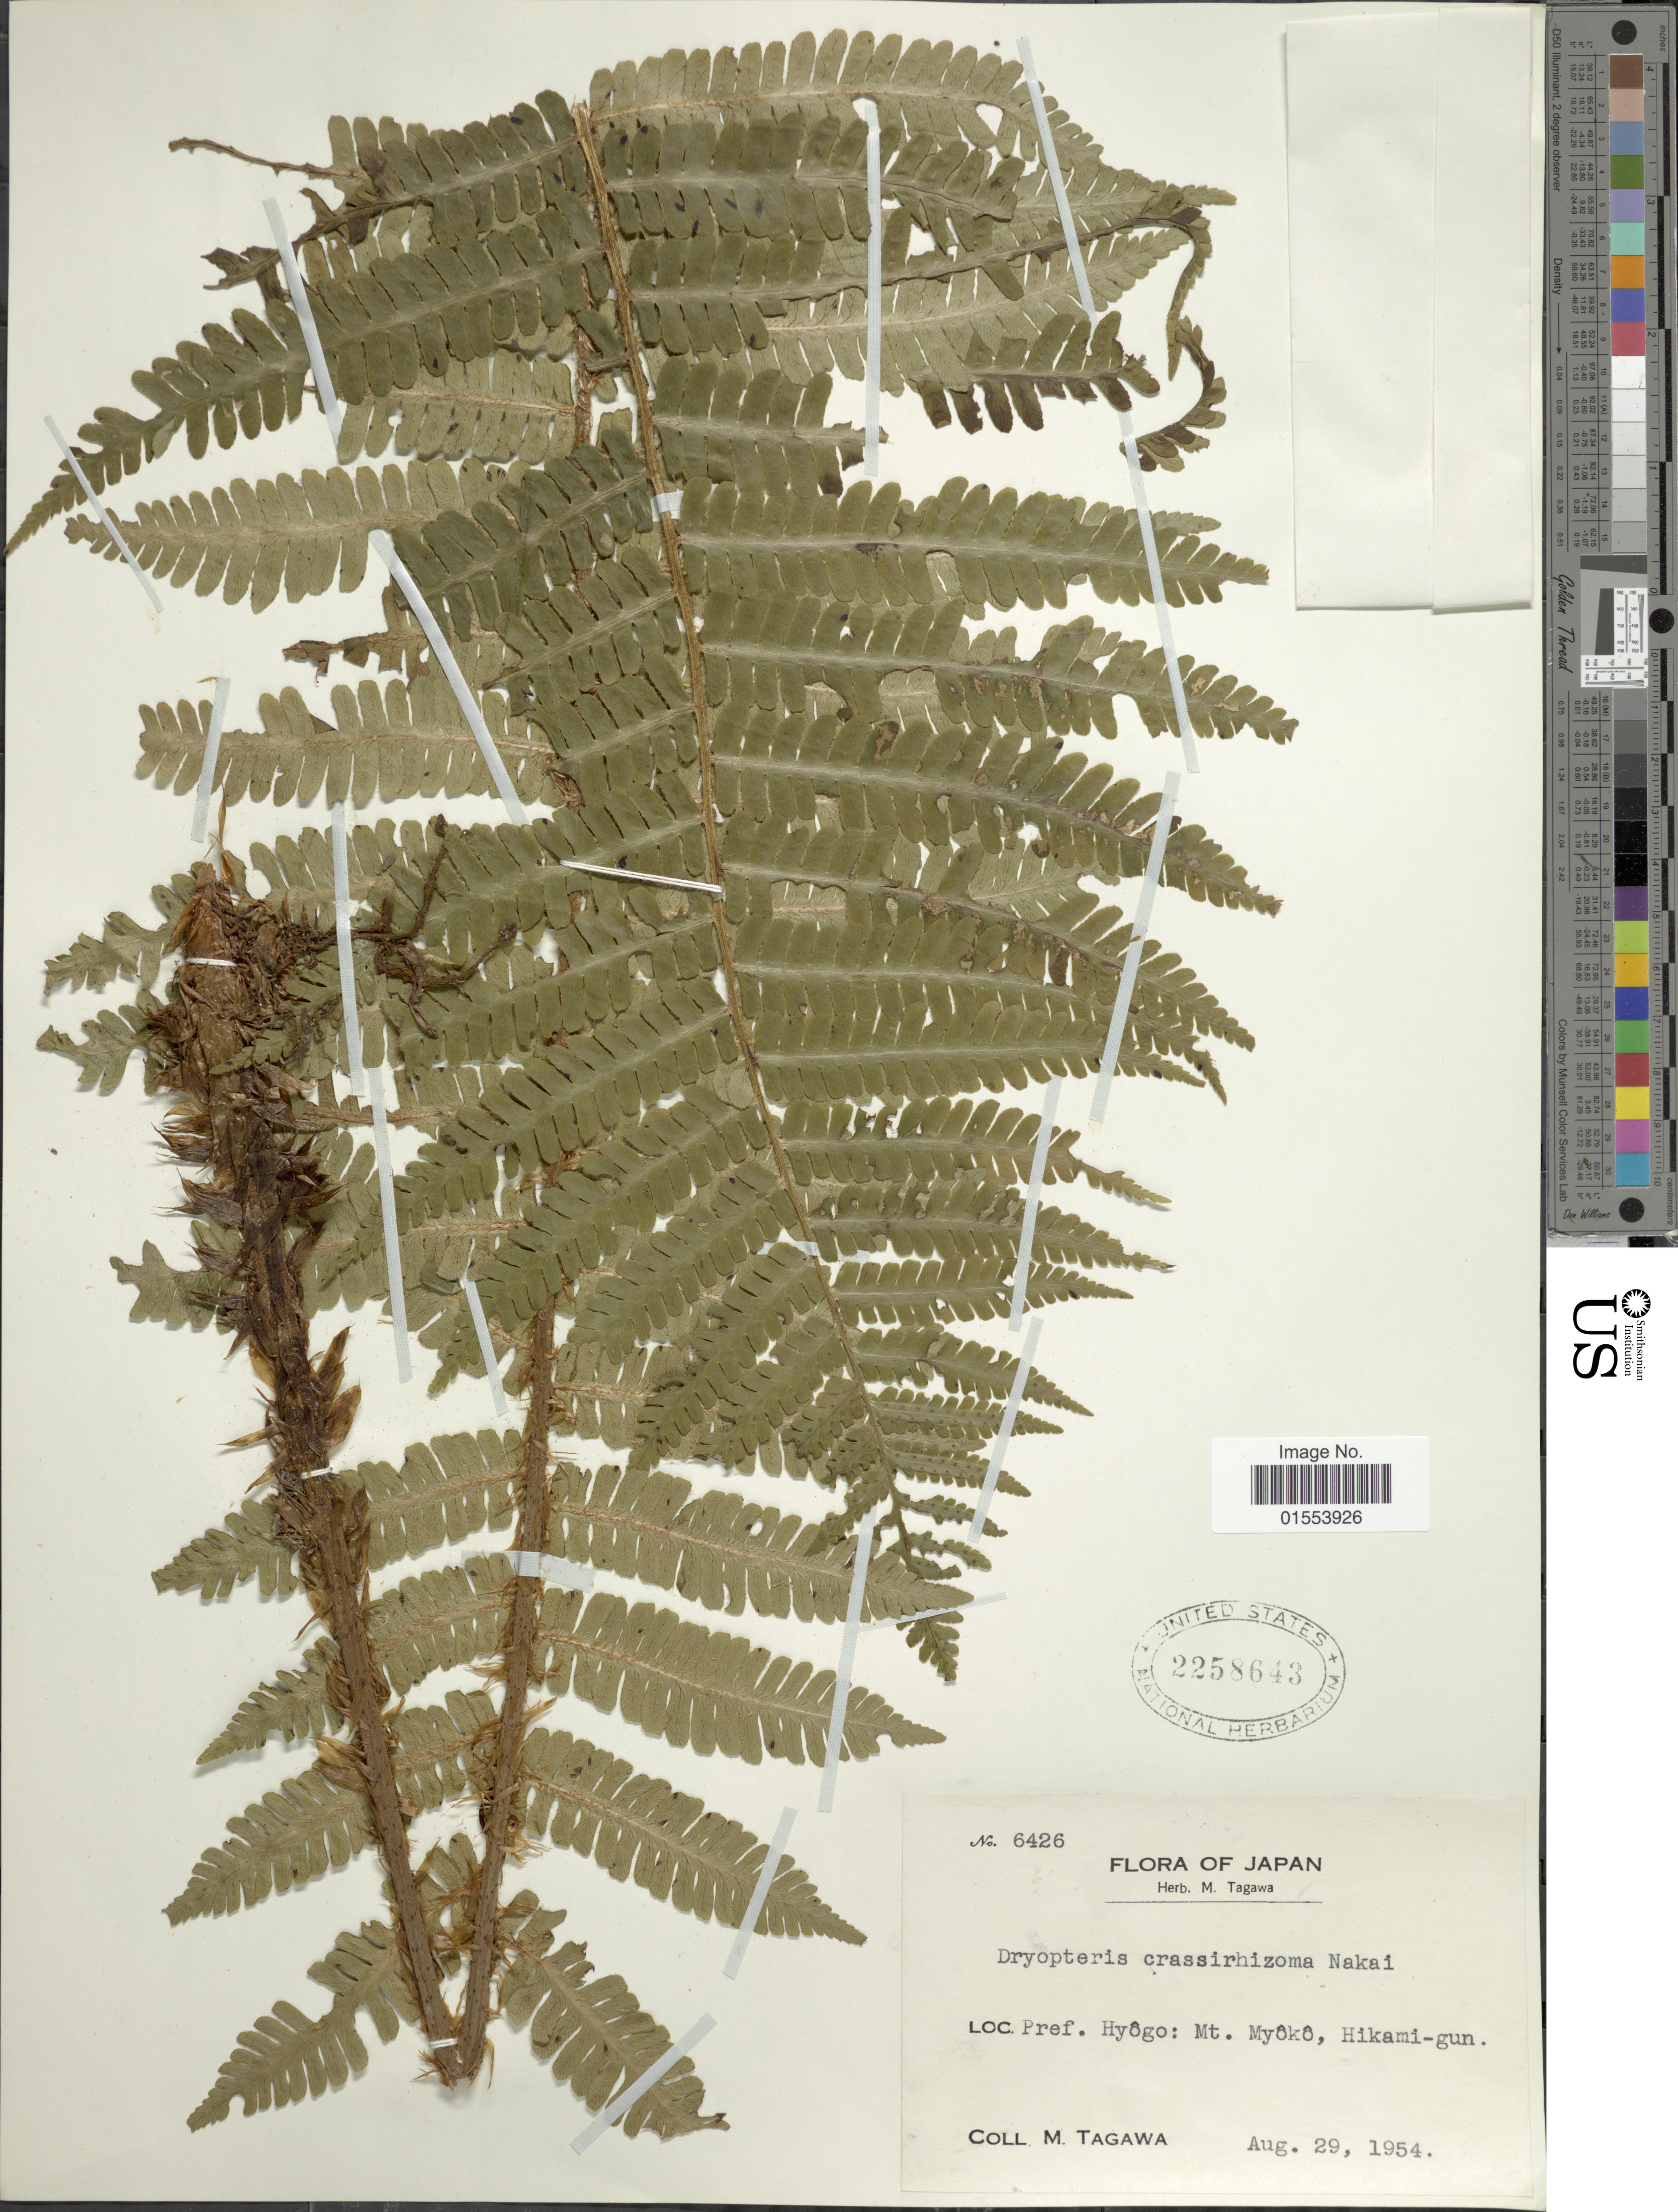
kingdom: Plantae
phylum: Tracheophyta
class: Polypodiopsida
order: Polypodiales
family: Dryopteridaceae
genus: Dryopteris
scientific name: Dryopteris crassirhizoma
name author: Nakai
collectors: M. Tagawa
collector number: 6426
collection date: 1954-08-29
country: Japan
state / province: Hyogo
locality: Japan, Pref. Hyogo: Mt, Myoko, Hikami-gun.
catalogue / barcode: US 2258643